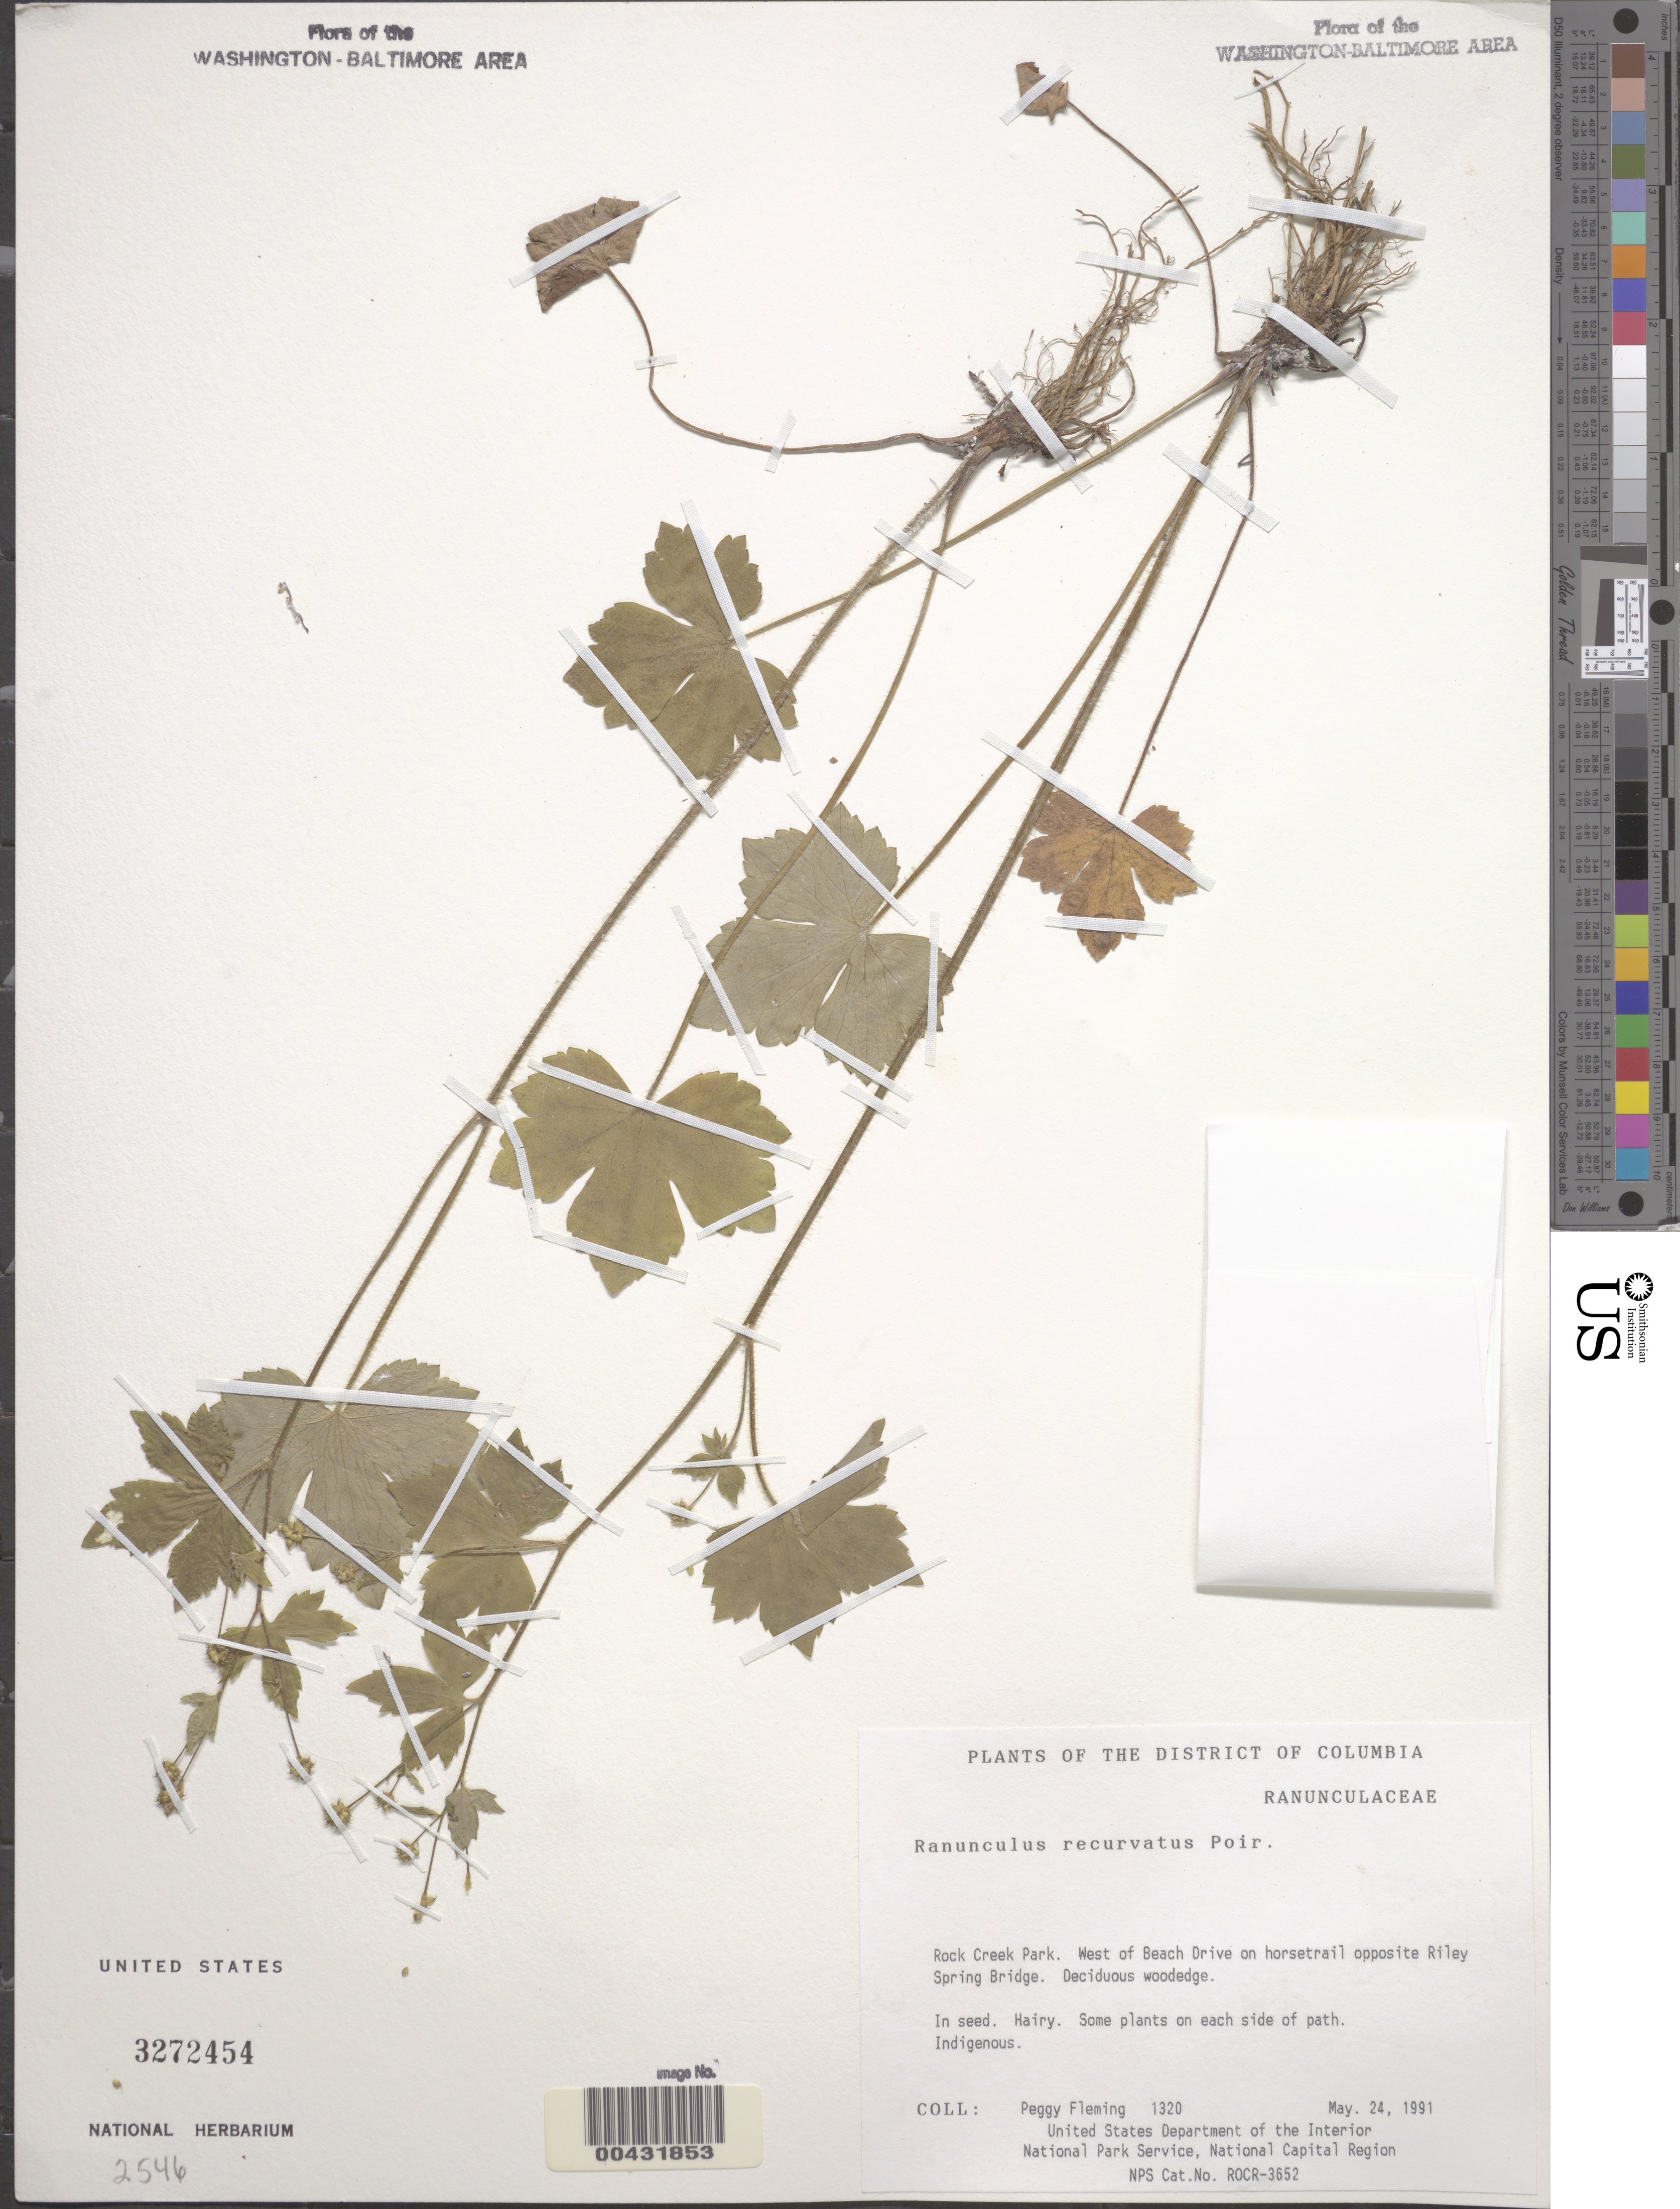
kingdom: Plantae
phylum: Tracheophyta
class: Magnoliopsida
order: Ranunculales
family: Ranunculaceae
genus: Ranunculus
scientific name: Ranunculus recurvatus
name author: Poir.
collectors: P. Fleming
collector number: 1320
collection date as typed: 24 May 1991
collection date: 1991-05-24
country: United States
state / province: District of Columbia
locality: Rock Creek Park, W of Beach Drive, along the horsetrail opposite Riley Spring Bridge Rock Creek Park and Vicinity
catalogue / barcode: US 3272454